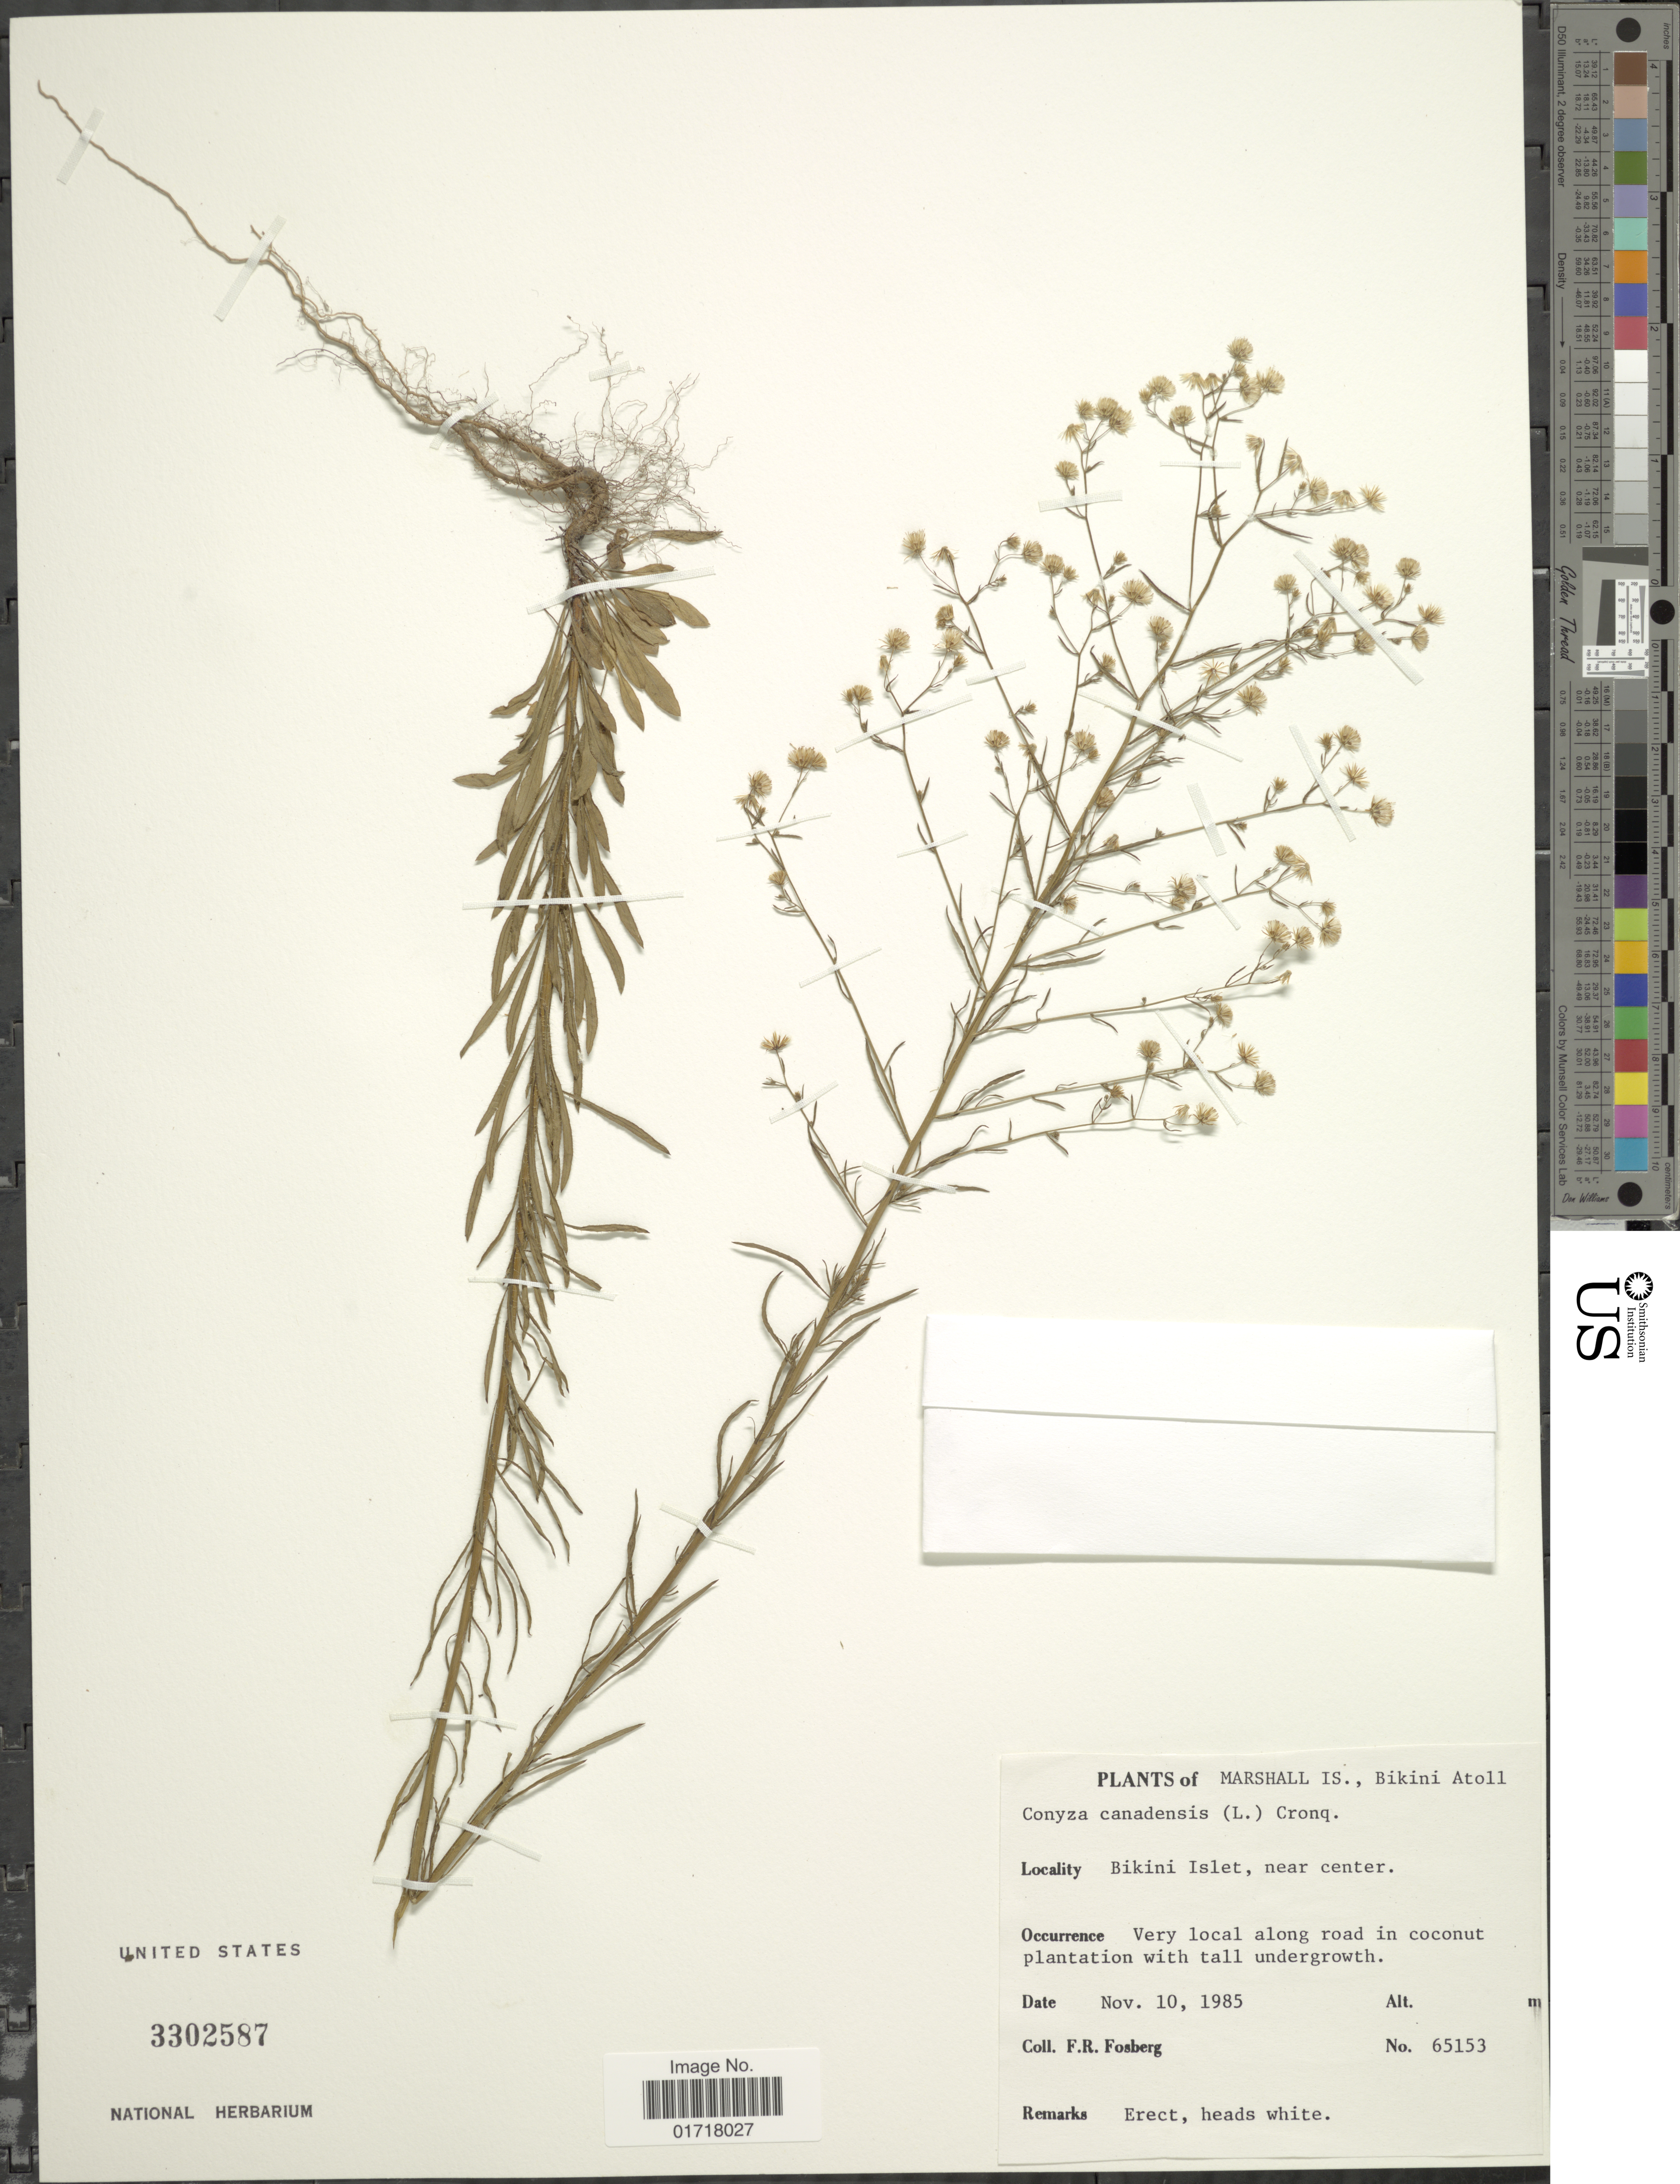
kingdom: Plantae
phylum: Tracheophyta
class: Magnoliopsida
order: Asterales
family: Asteraceae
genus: Erigeron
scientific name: Erigeron canadensis var. pusillus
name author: (Nutt.) Bolvin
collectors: F. R. Fosberg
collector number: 65153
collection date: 1985-11-10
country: Marshall Islands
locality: Marshall Is., Bikini Atoll, Bikini Islet, near center, Very local along road in coconut plantation with tall undergrowth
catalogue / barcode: US 3302587